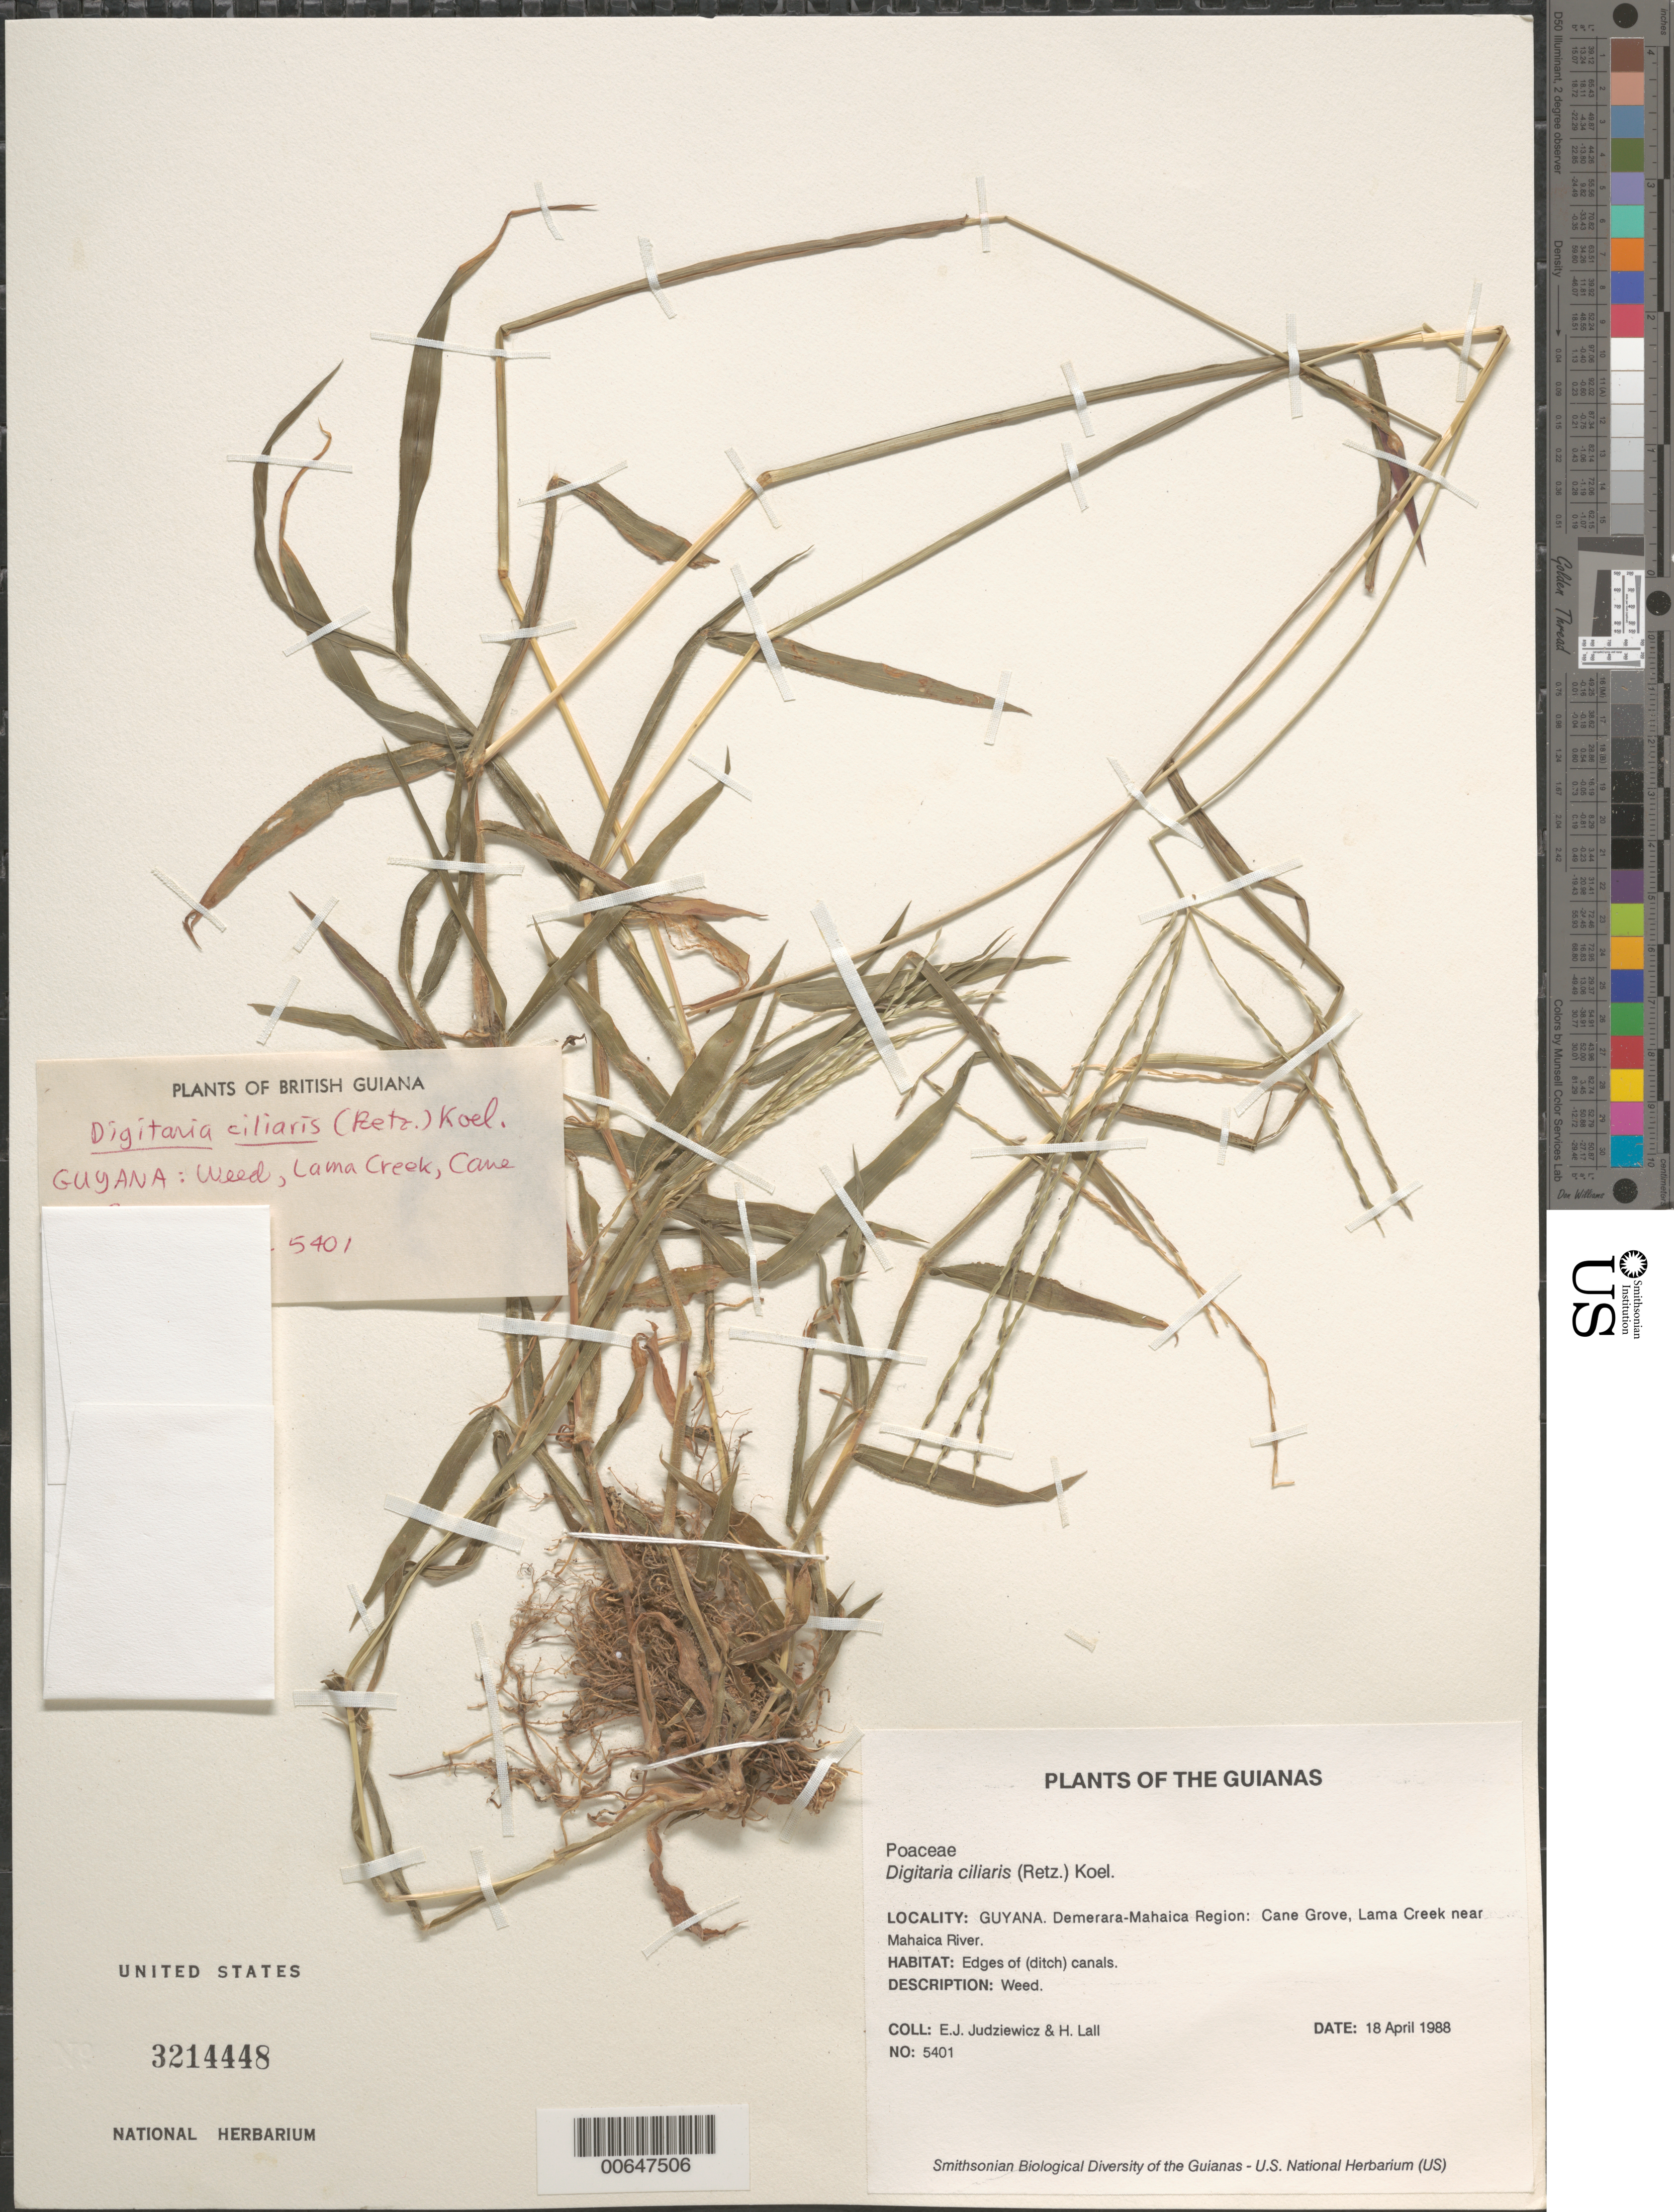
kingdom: Plantae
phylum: Tracheophyta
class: Liliopsida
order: Poales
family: Poaceae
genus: Digitaria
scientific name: Digitaria ciliaris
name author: (Retz.) Koeler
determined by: Judziewicz, E. J.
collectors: E. J. Judziewicz & H. Lall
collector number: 5401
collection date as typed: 18 April 1988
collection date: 1988-04-18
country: Guyana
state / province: Demerara-Mahaica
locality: Cane Grove, Lama Creek near Mahaica River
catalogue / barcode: US 3214448